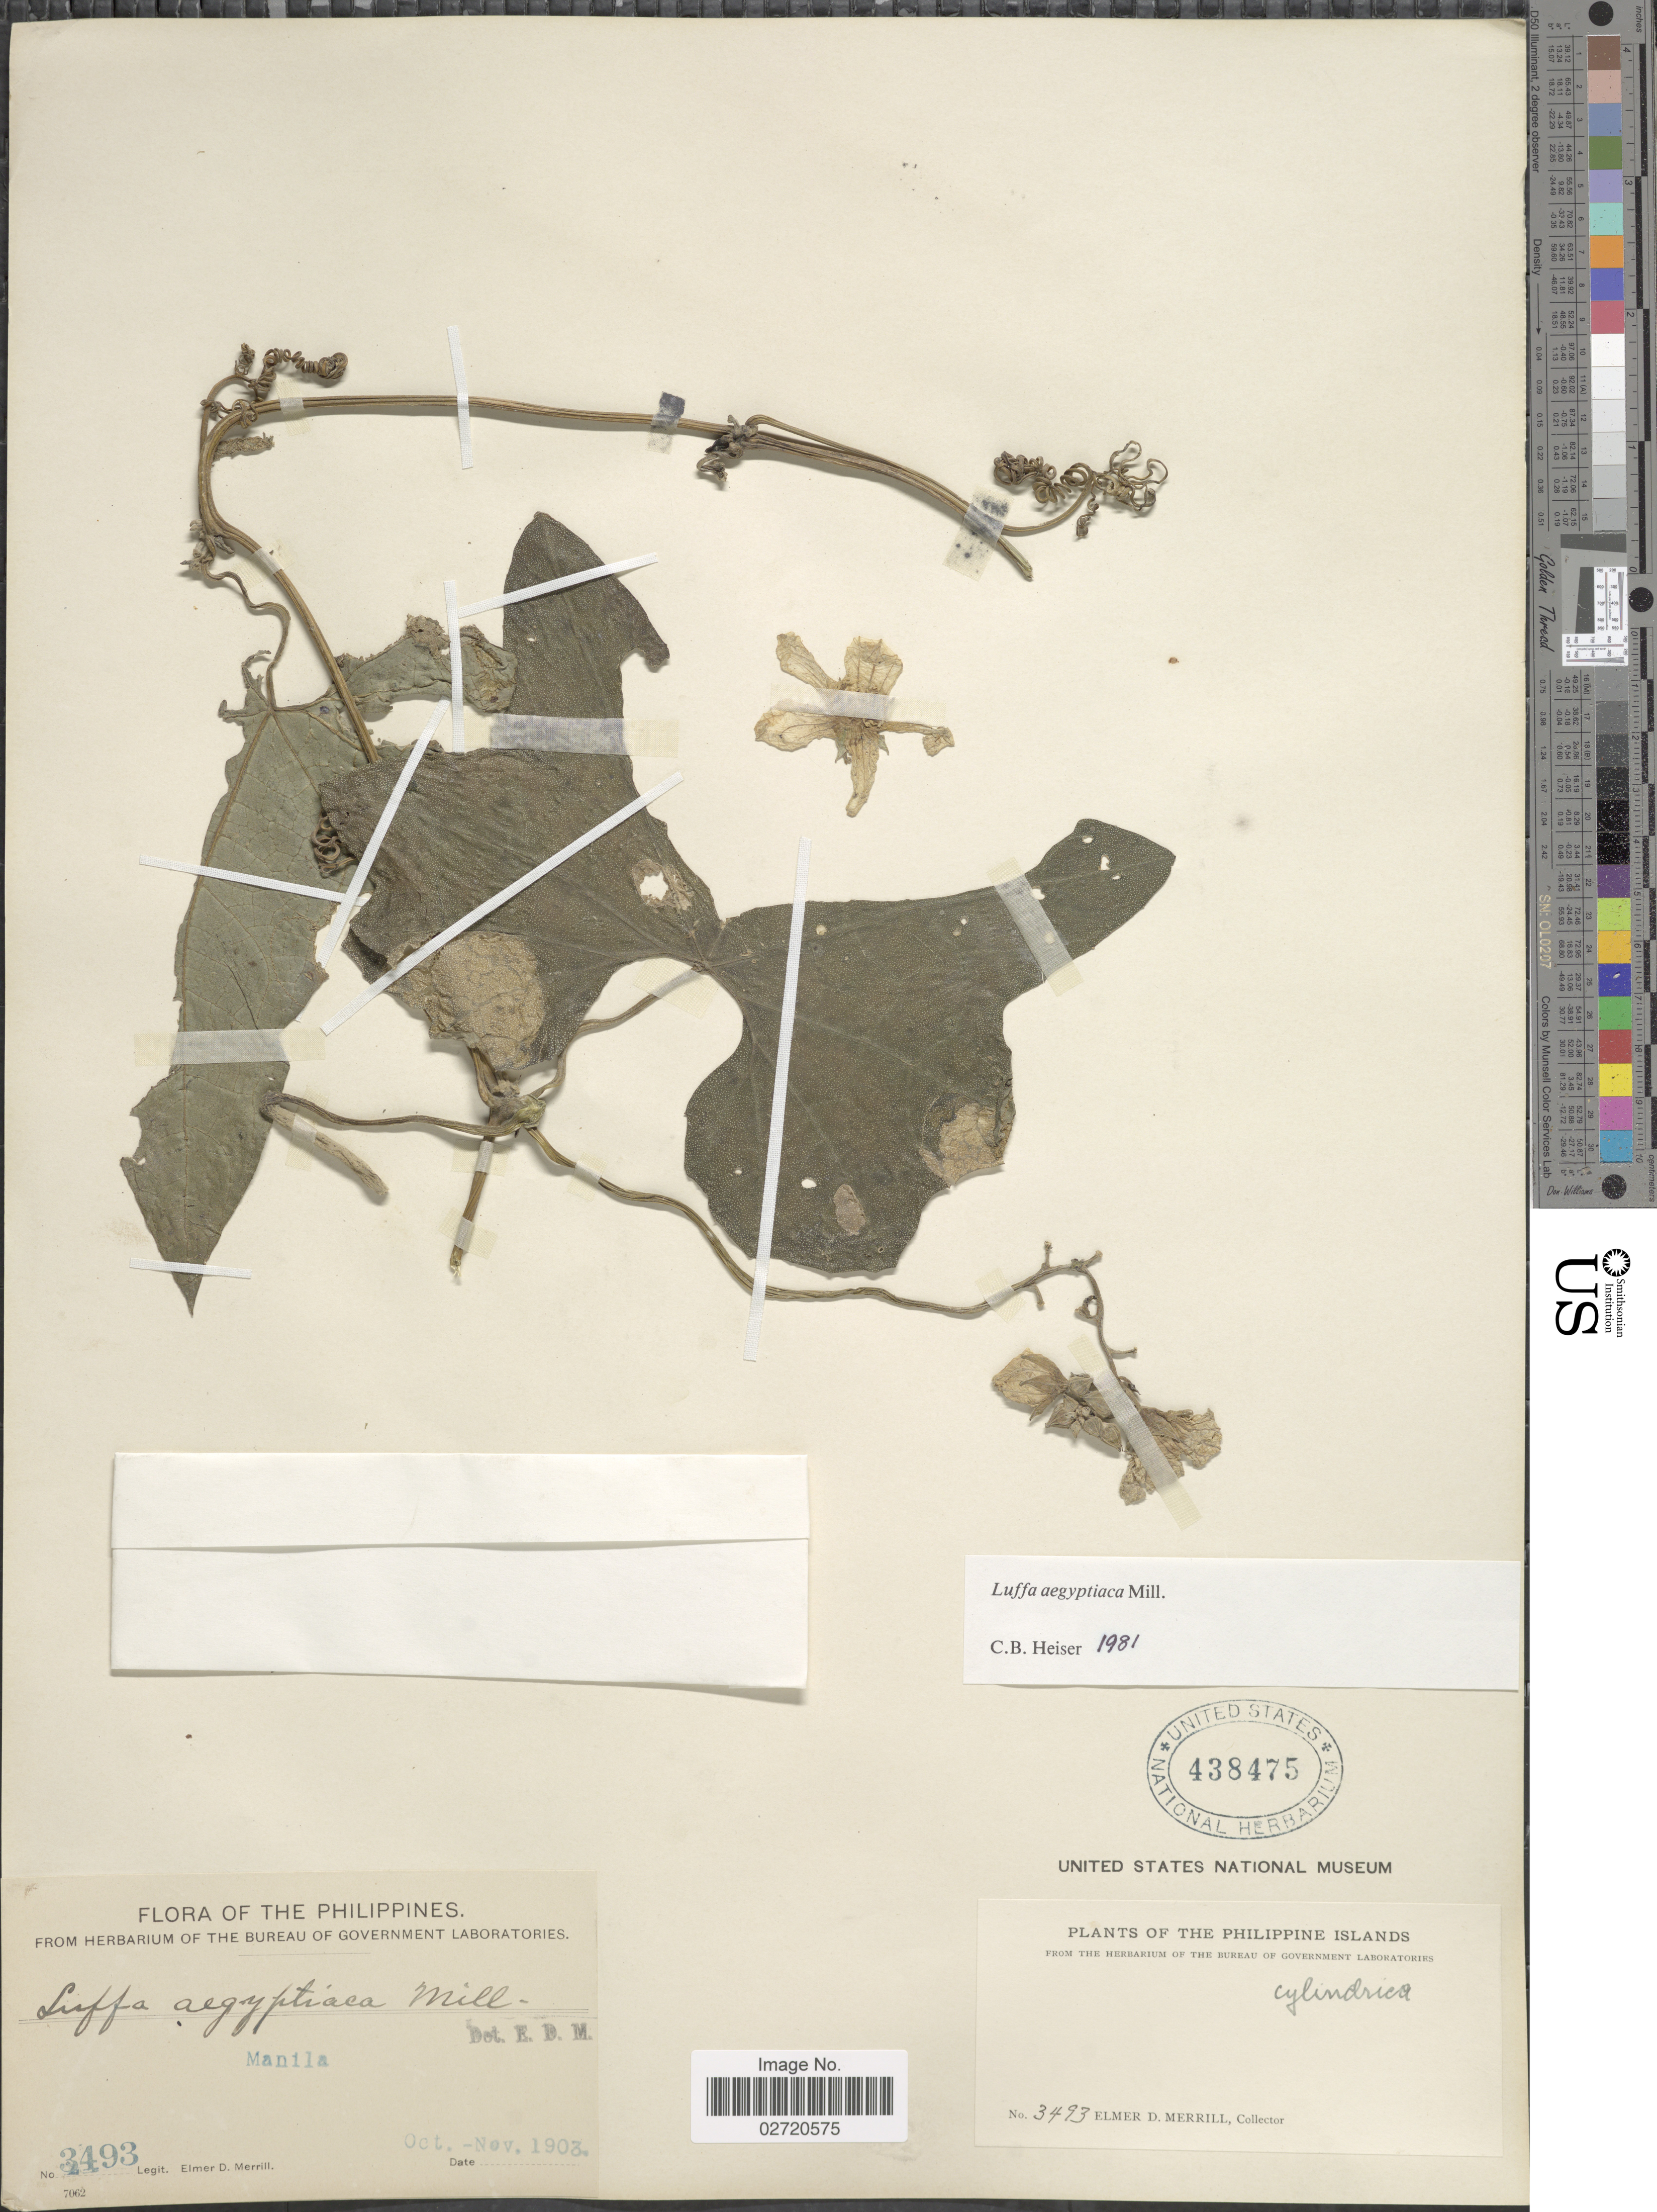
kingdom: Plantae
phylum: Tracheophyta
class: Magnoliopsida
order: Cucurbitales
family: Cucurbitaceae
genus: Luffa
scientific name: Luffa aegyptiaca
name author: Mill.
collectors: E. D. Merrill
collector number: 2493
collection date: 1903-10/1903-11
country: Philippines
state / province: National Capital Region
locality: Manila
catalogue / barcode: US 438475